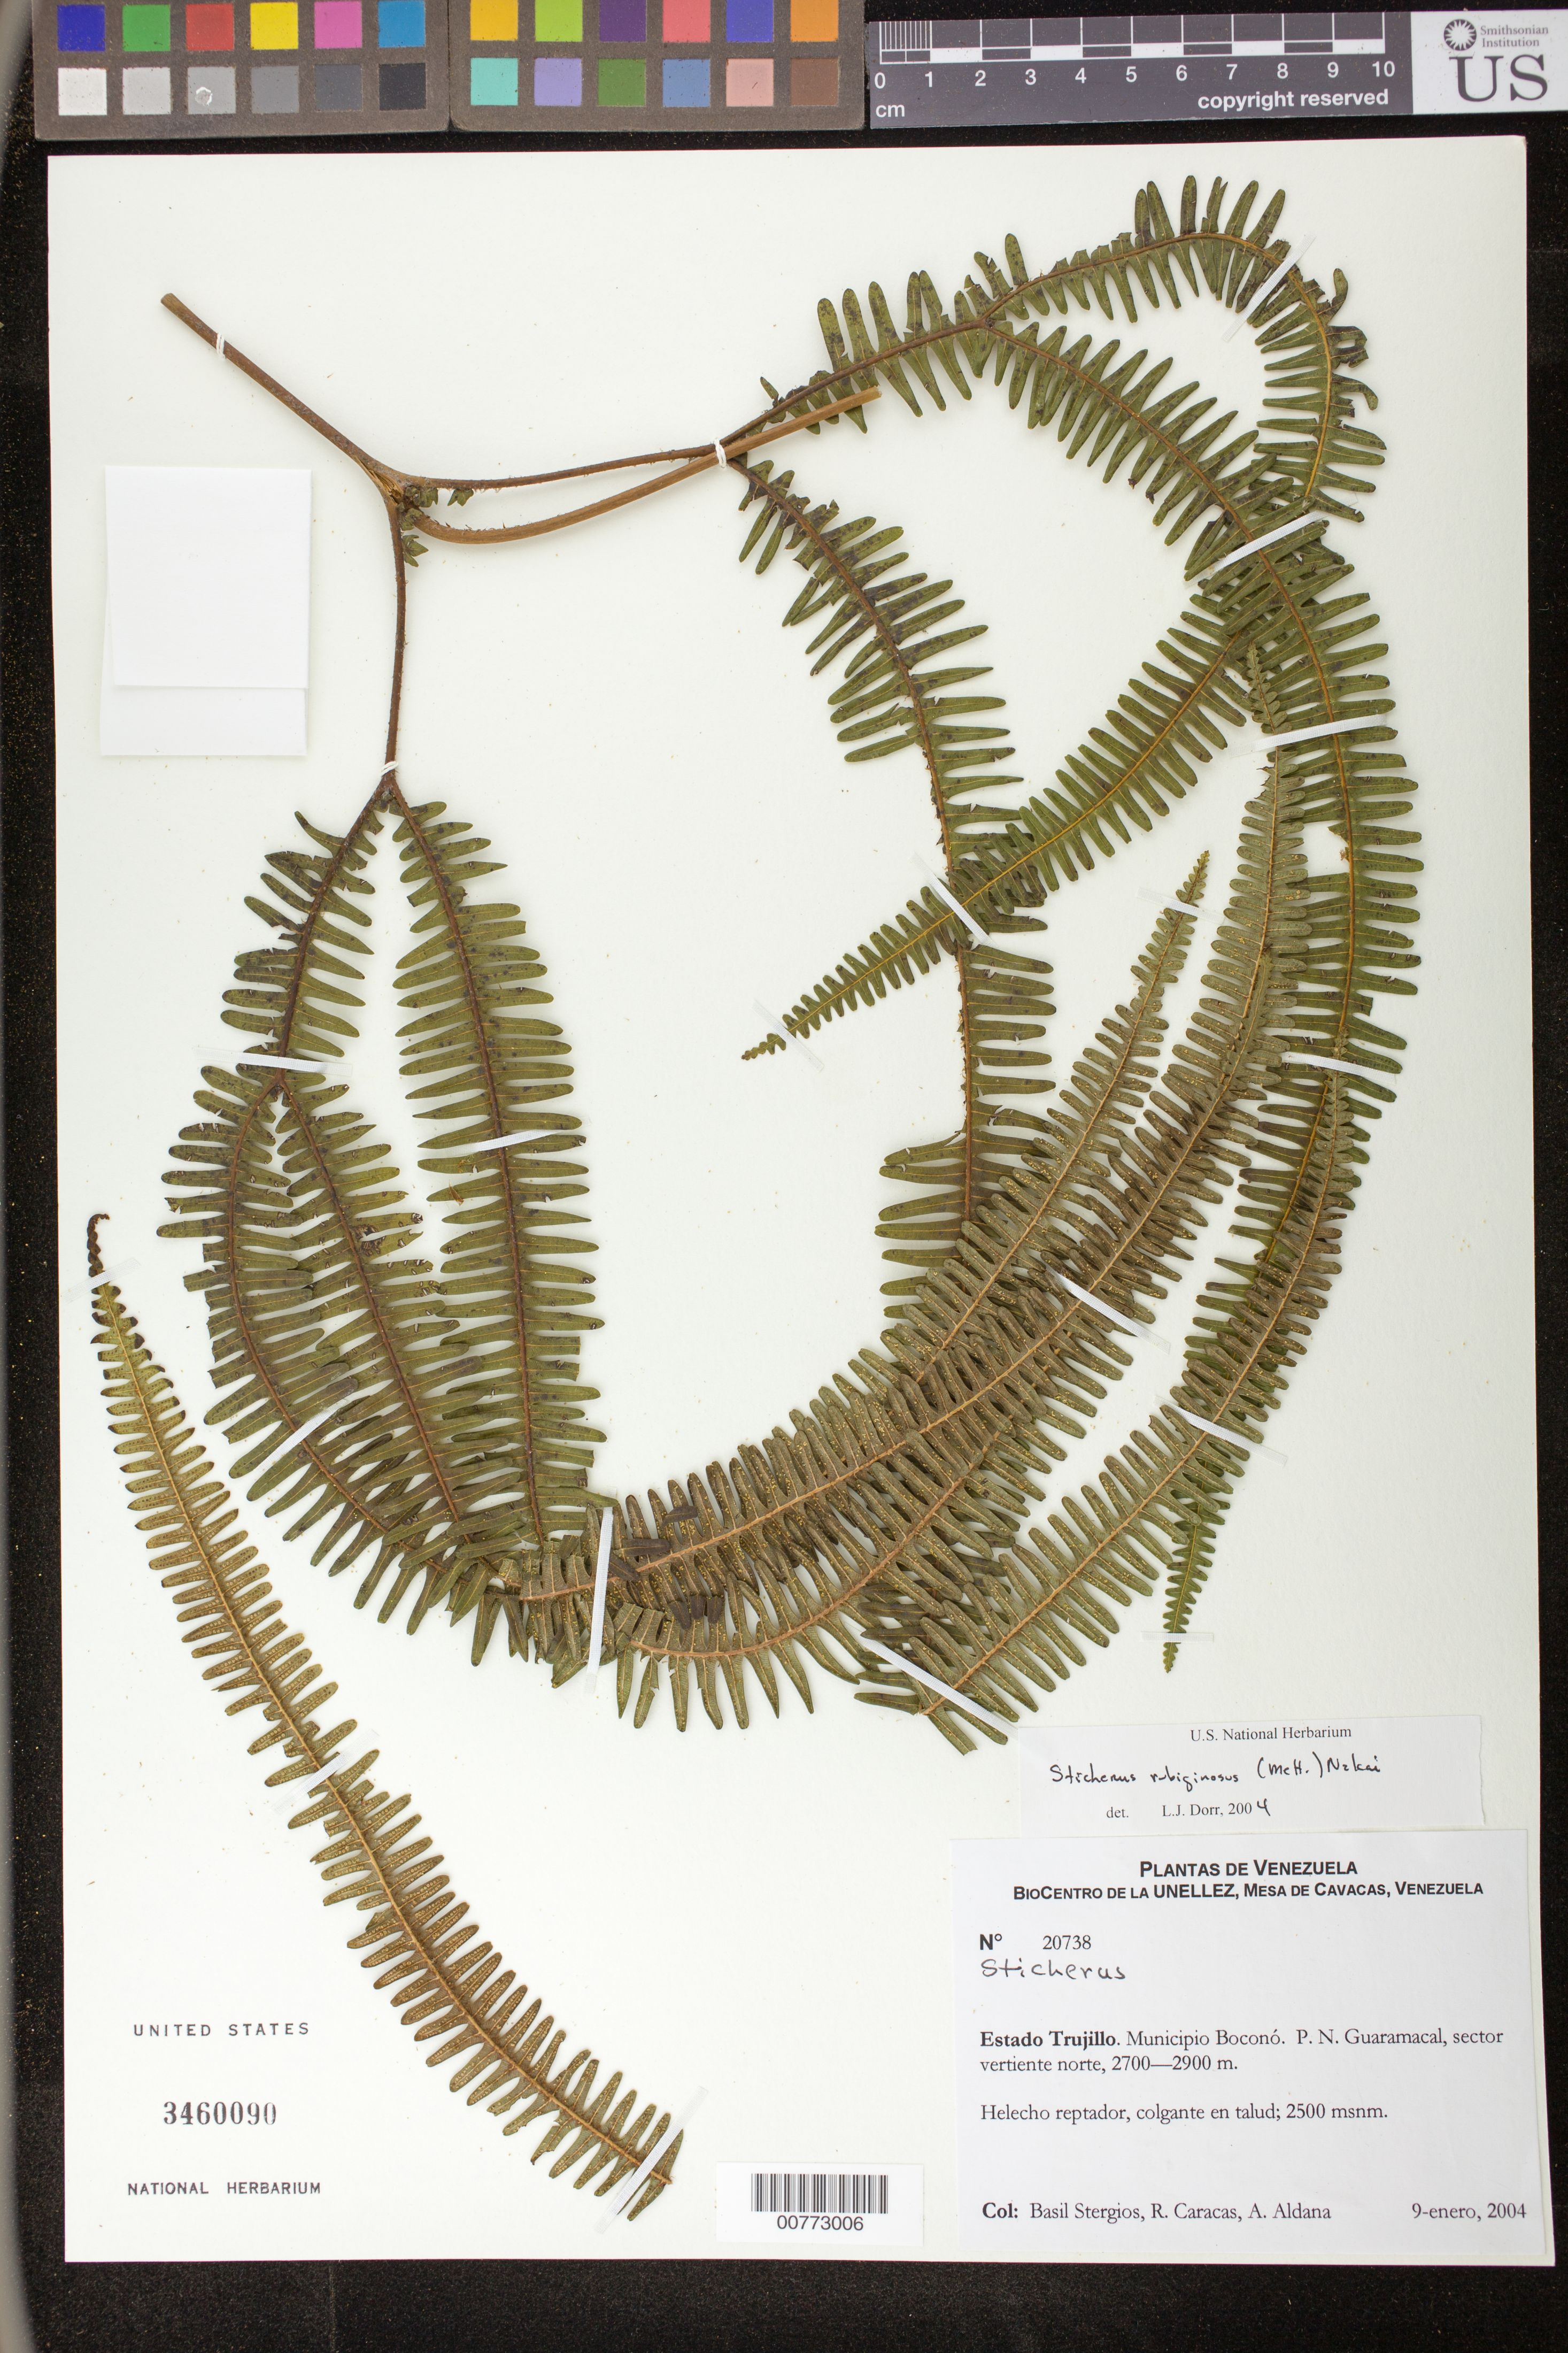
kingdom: Plantae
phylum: Tracheophyta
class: Polypodiopsida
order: Gleicheniales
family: Gleicheniaceae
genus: Sticherus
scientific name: Sticherus rubiginosus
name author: (Mett.) Nakai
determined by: Dorr, L. J., (BOT), Smithsonian Institution - National Museum of Natural History (UNITED STATES)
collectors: B. G. Stergios, R. Caracas & A. Aldana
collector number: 20738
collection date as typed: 09 Jan 2004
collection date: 2004-01-09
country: Venezuela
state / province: Trujillo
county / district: Boconó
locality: Parque Nacional Guaramacal, vertiente N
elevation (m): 2700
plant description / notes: NY, PORT, UC, US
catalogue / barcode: US 3460090